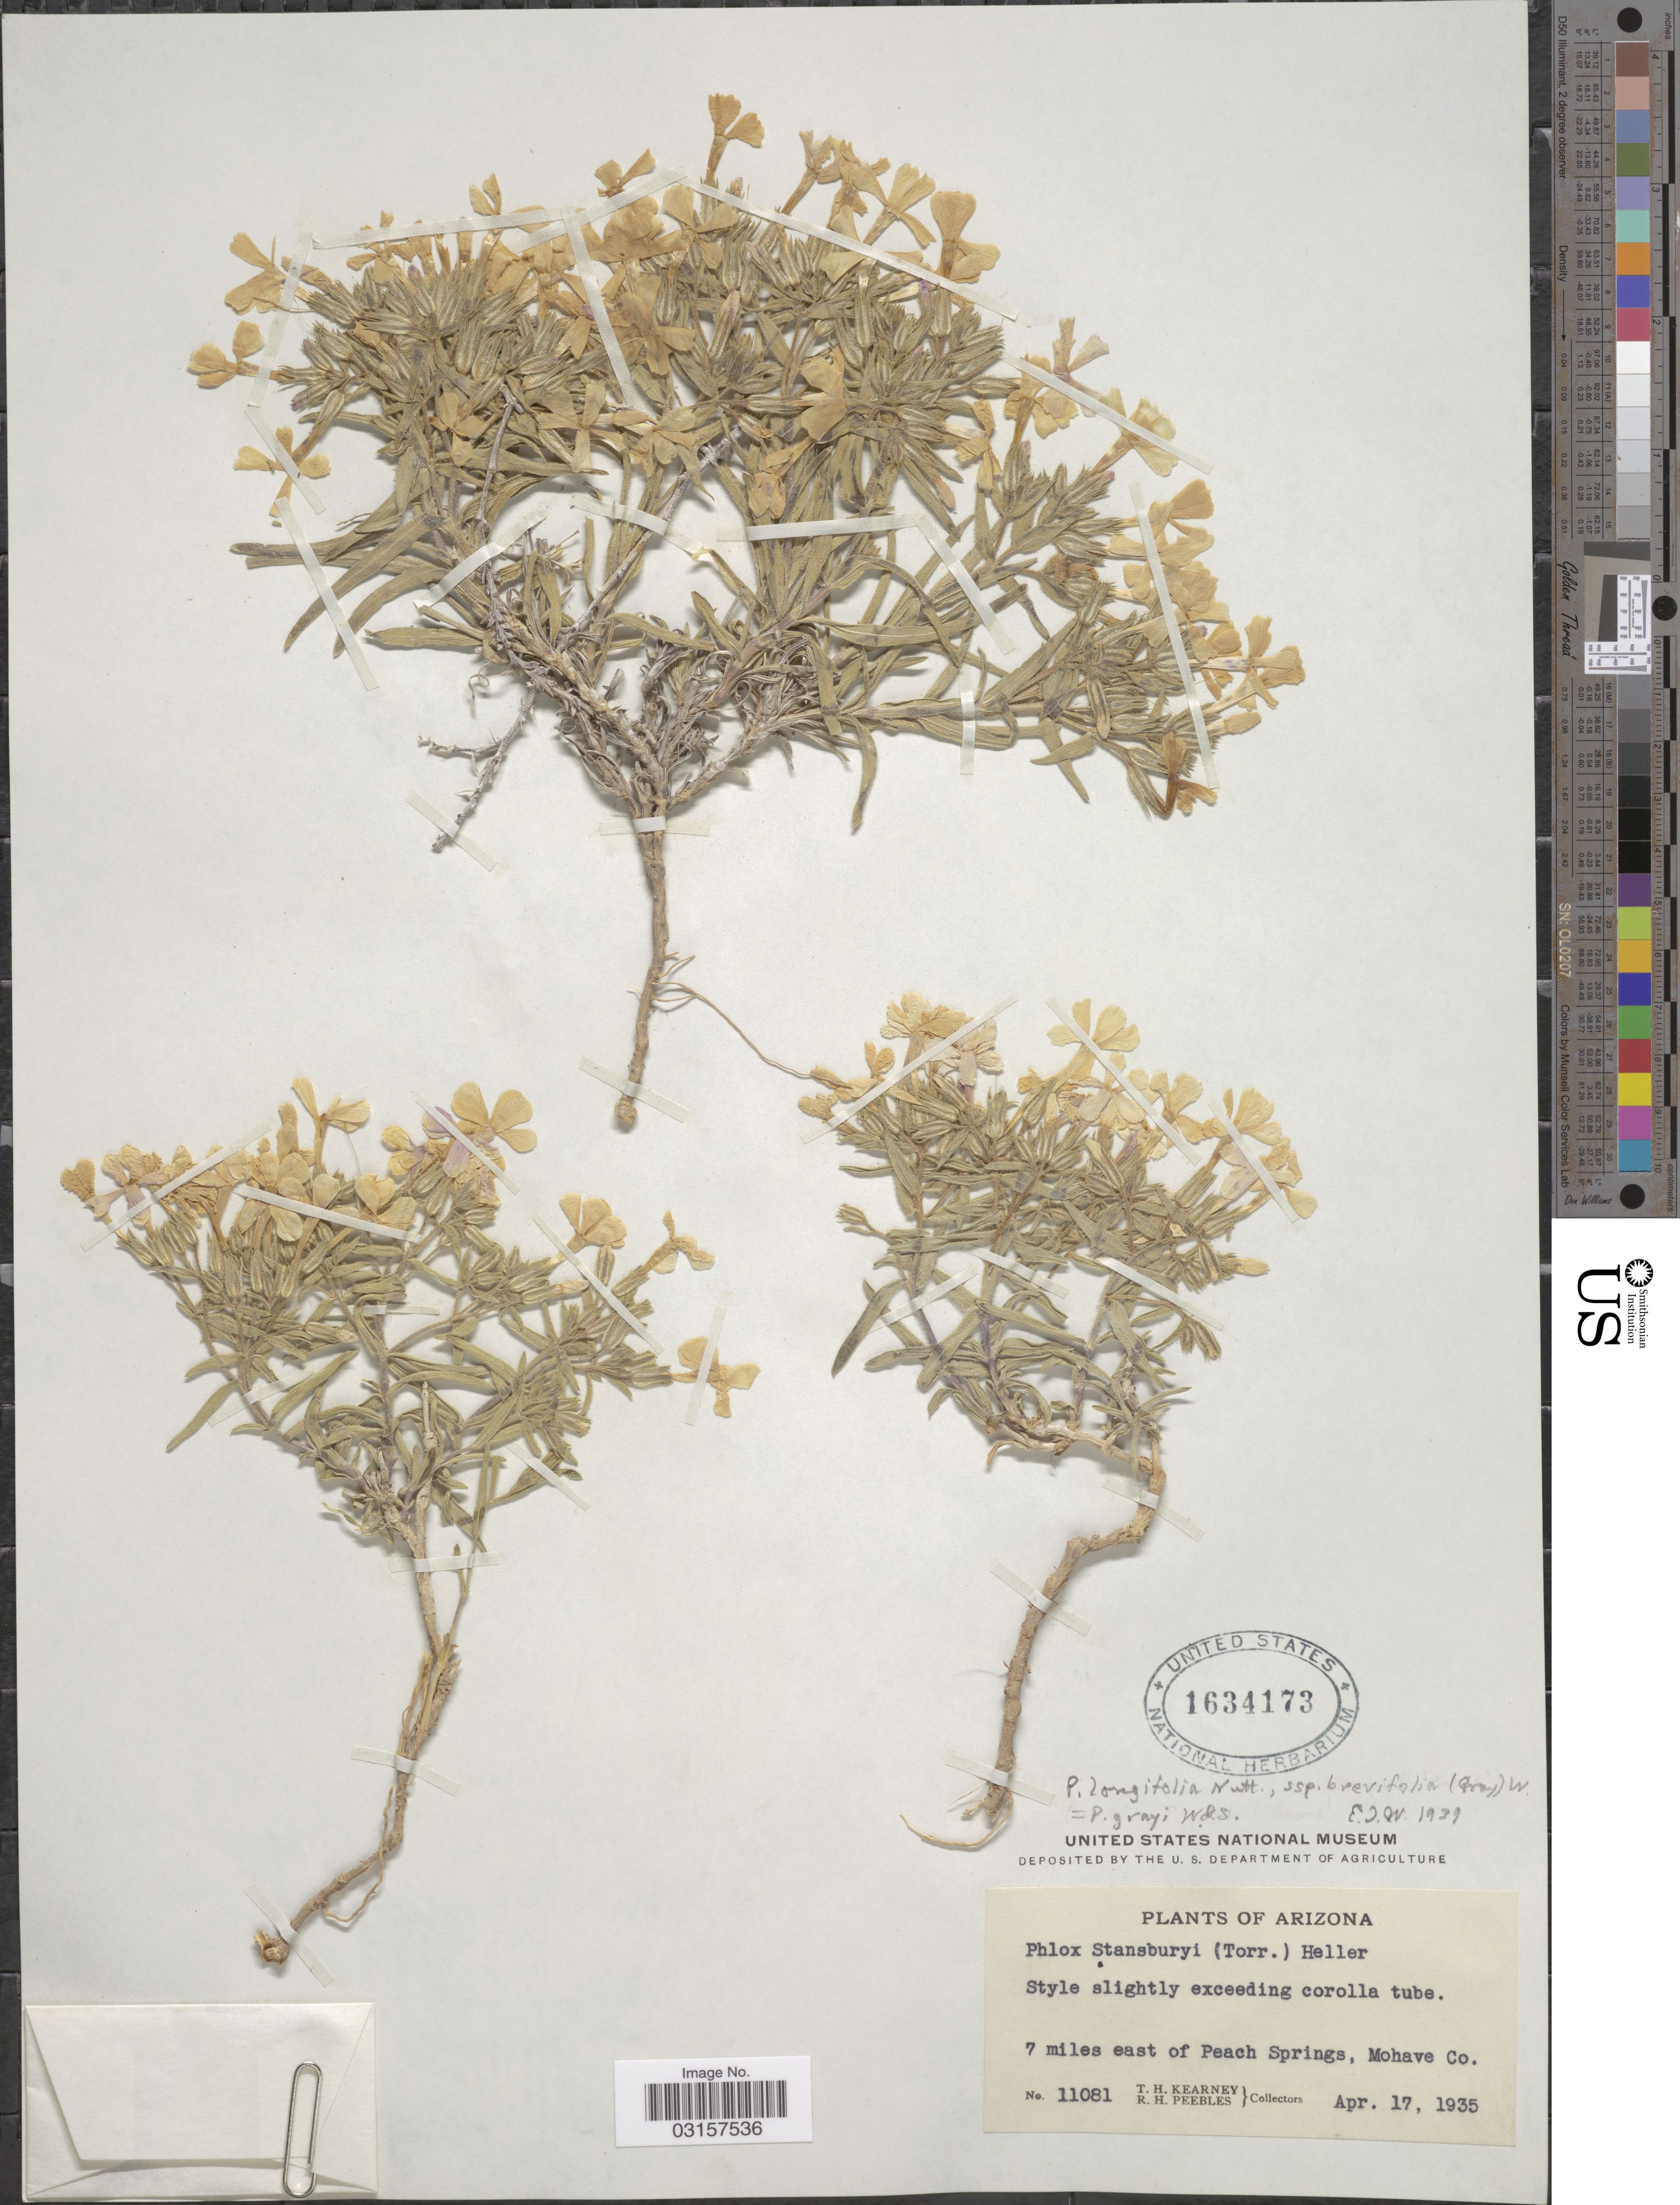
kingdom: Plantae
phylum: Tracheophyta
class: Magnoliopsida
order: Ericales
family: Polemoniaceae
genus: Phlox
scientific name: Phlox stansburyi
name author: (Torr.) A. Heller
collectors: T. H. Kearney & R. H. Peebles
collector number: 11081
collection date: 1935-04-17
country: United States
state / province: Arizona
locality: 7 miles east of Peach Springs, Mohave Co.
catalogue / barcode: US 1634173